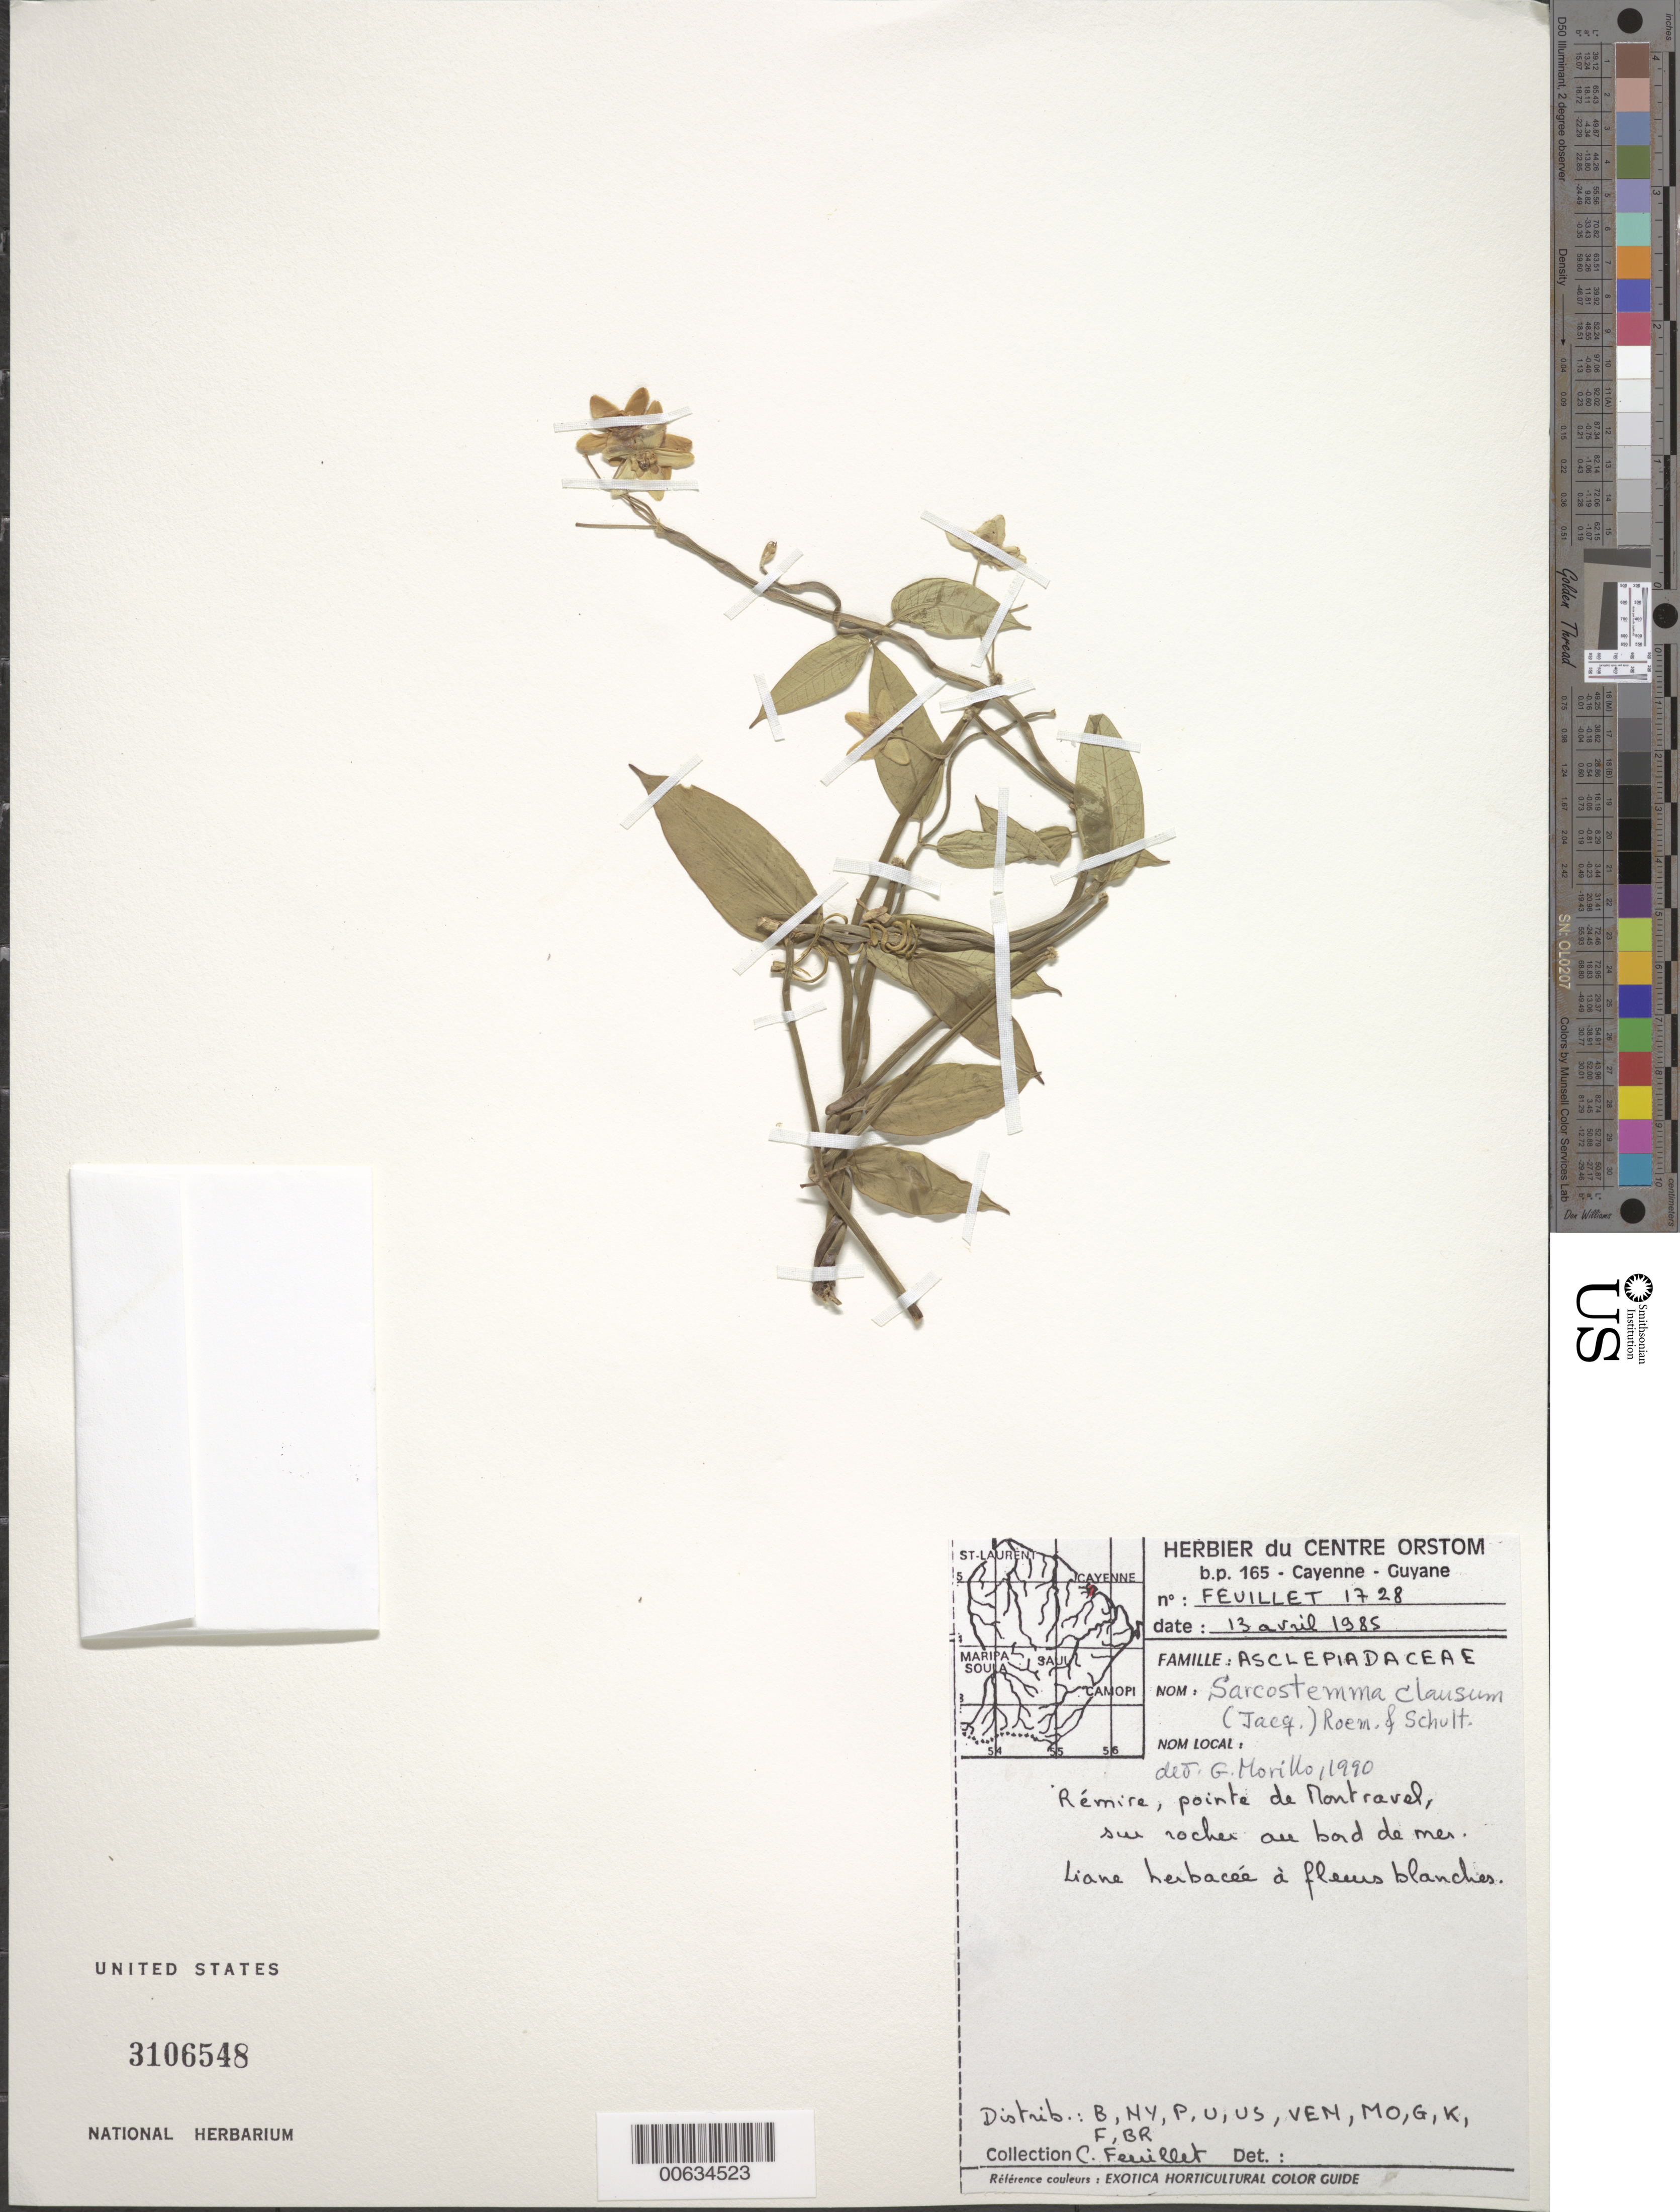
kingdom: Plantae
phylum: Tracheophyta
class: Magnoliopsida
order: Gentianales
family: Apocynaceae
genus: Sarcostemma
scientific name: Sarcostemma clausum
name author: (Jacq.) Schult.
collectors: C. Feuillet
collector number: Feuillet1728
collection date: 1985-04-13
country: French Guiana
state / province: Cayenne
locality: Rémire, pointe de Montravel, sur rocher au bord de mer.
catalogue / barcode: US 3106548